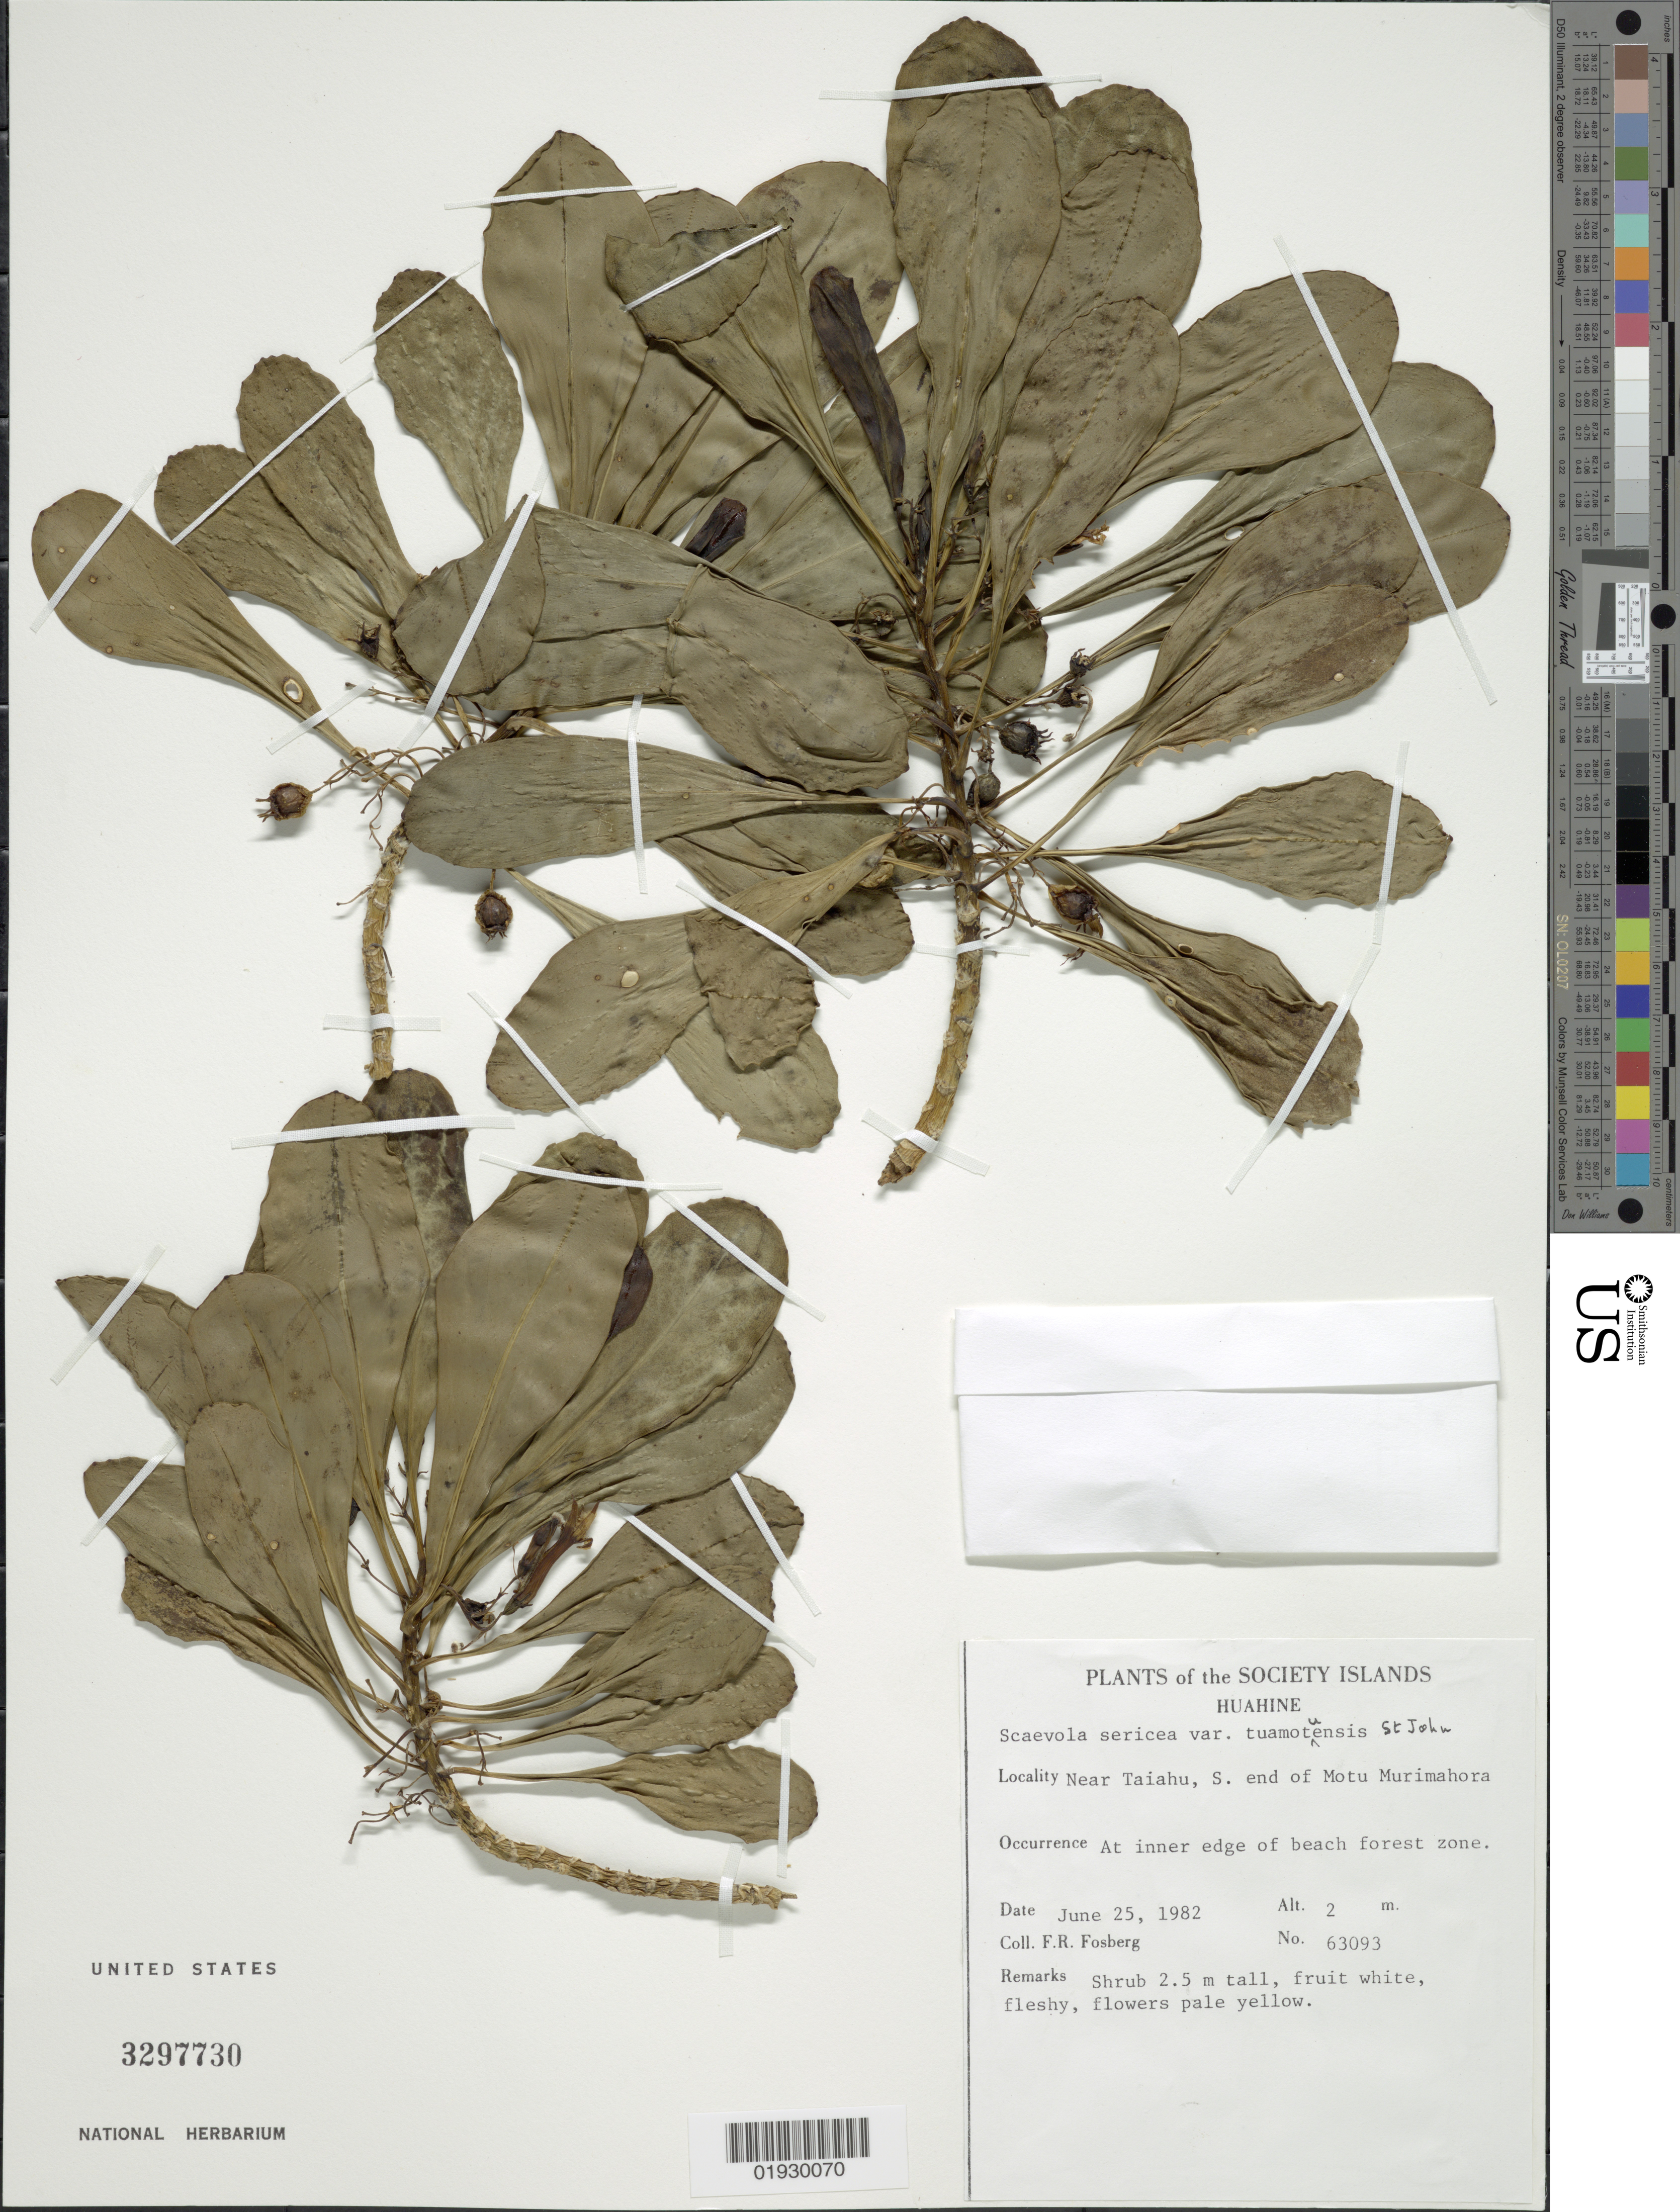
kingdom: Plantae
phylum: Tracheophyta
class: Magnoliopsida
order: Asterales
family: Goodeniaceae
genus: Scaevola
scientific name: Scaevola taccada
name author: (Gaertn.) Roxb.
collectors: F. R. Fosberg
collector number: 63093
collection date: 1982-06-25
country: French Polynesia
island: Huahine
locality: Society Islands, Huahine, Near Taiahu, S. end of Motu Murimahora.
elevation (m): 2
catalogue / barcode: US 3297730